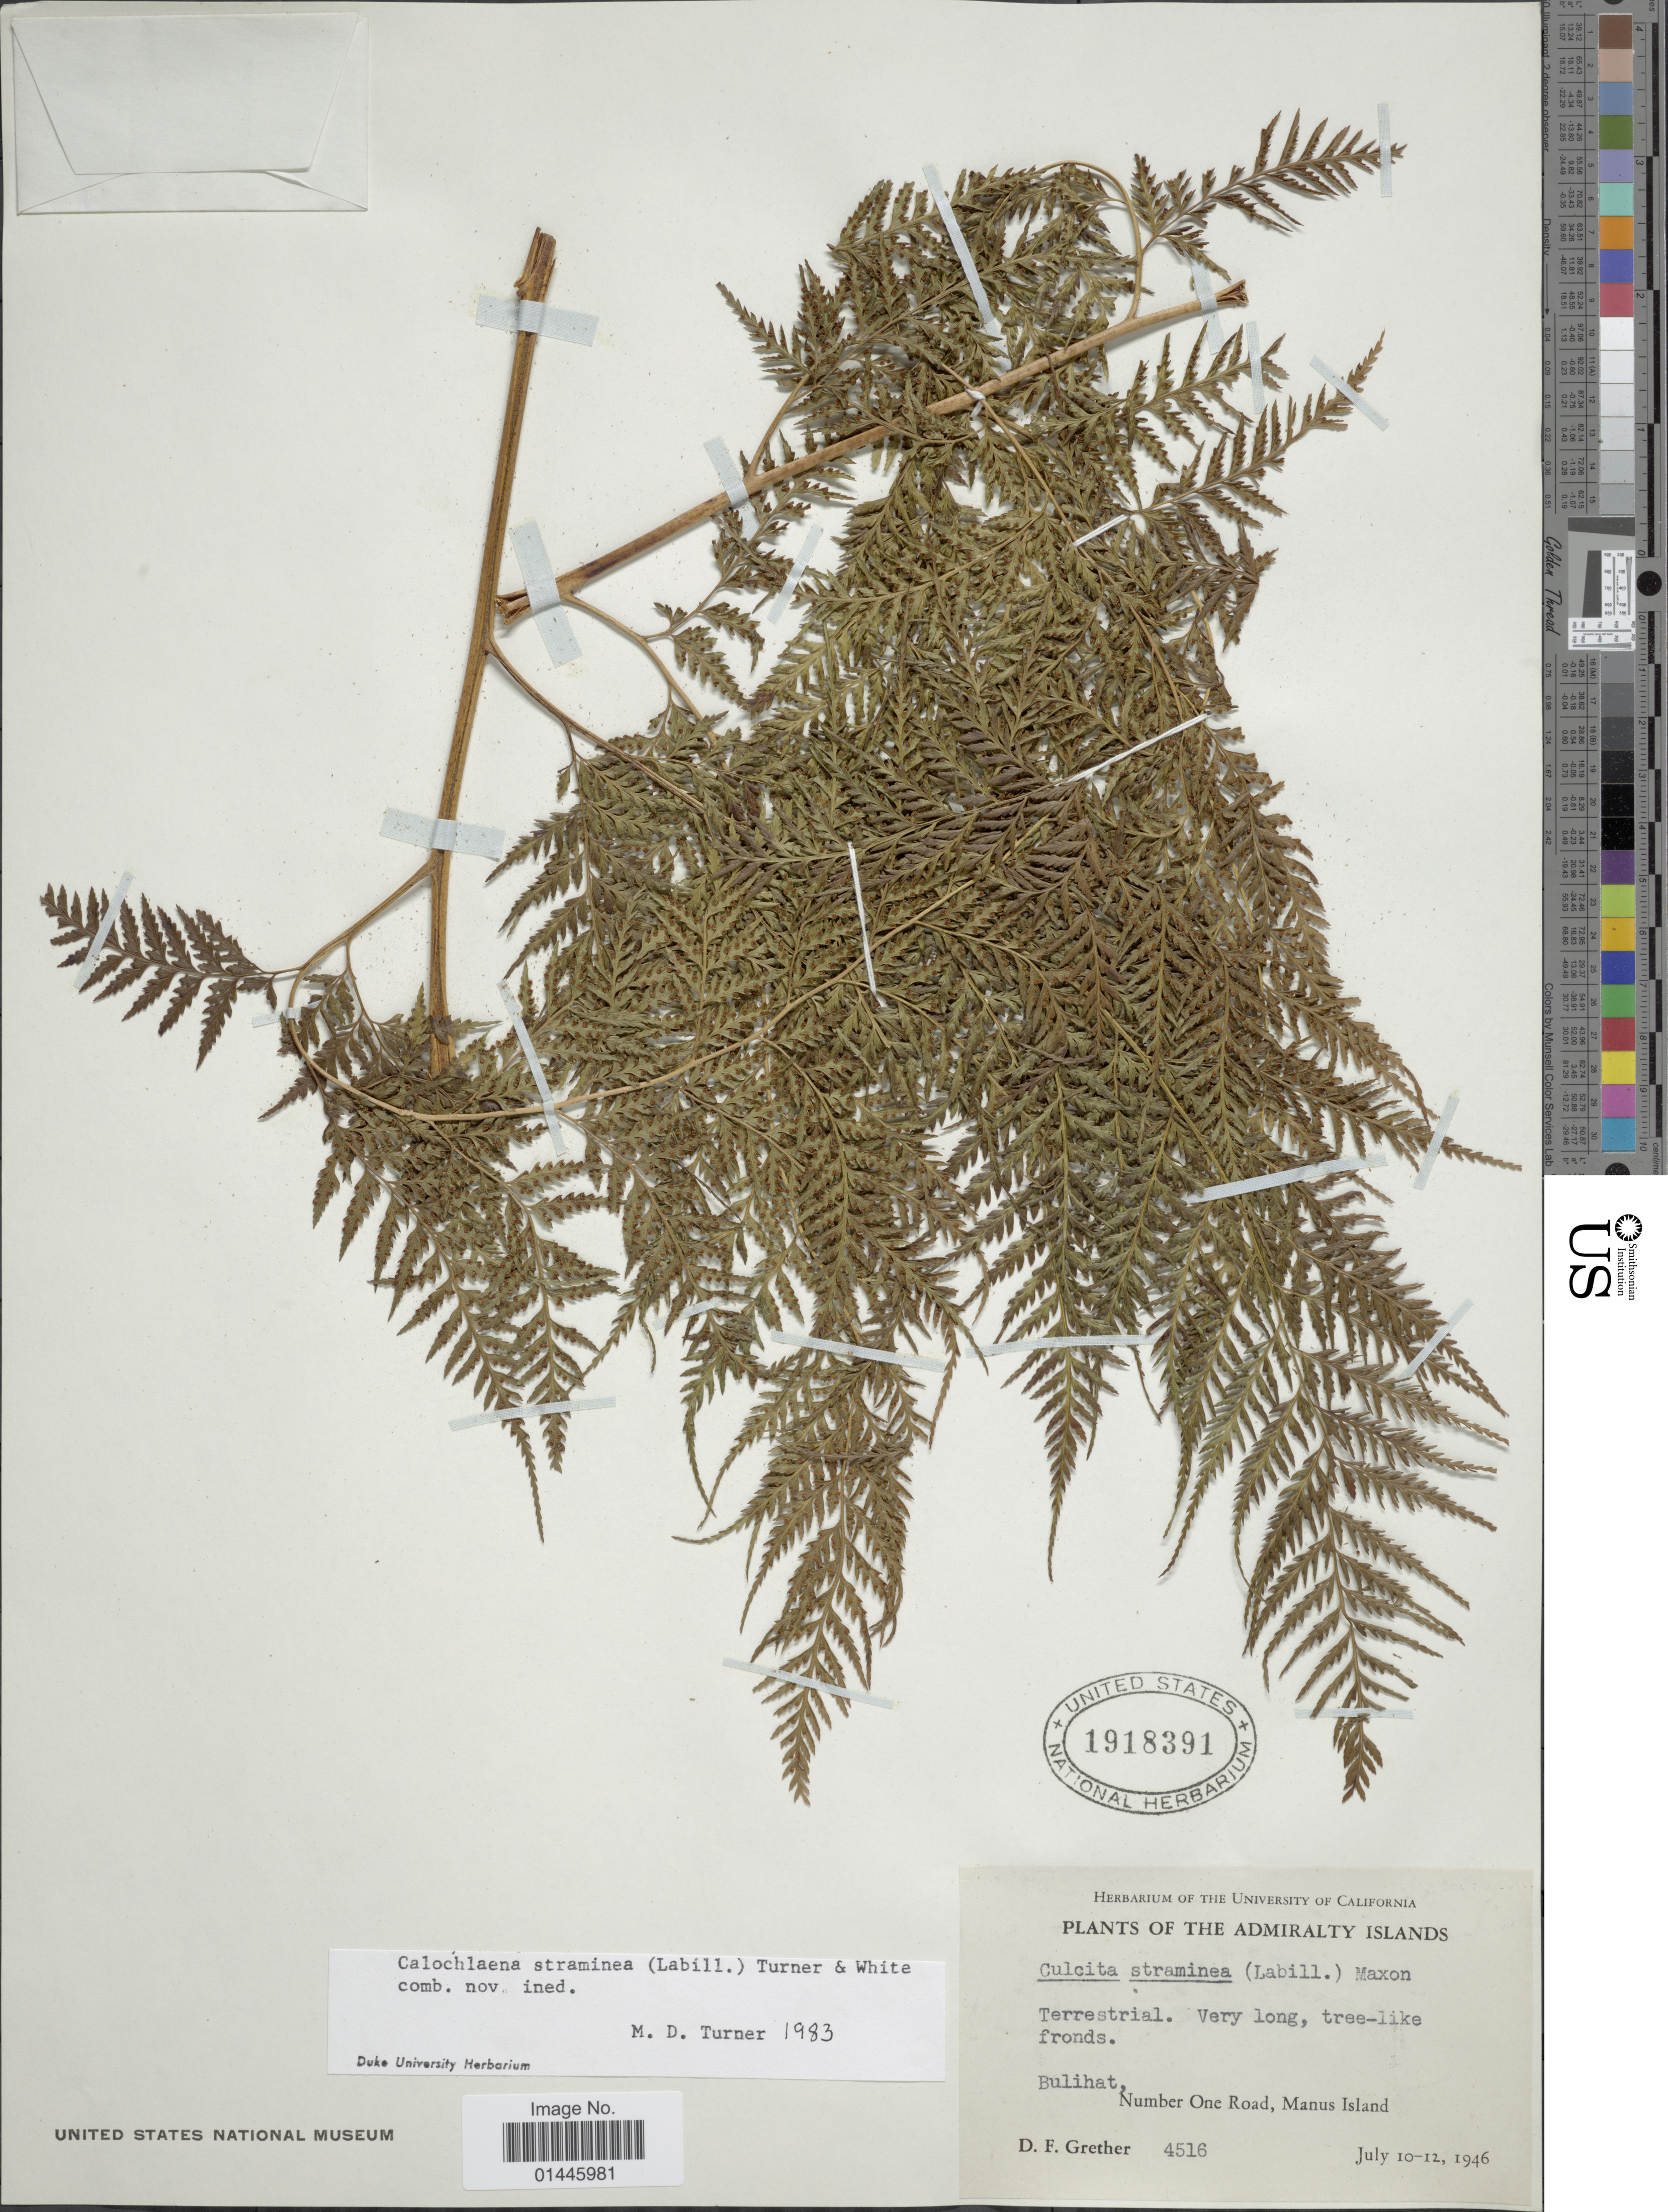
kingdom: Plantae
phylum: Tracheophyta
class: Polypodiopsida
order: Cyatheales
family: Dicksoniaceae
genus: Calochlaena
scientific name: Calochlaena straminea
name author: (Labill.) M.D. Turner & R.A. White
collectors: D. F. Grether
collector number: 4516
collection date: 1946-07-10/1946-07-12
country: Papua New Guinea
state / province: Manus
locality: Admiralty Islands, Bulihat, Number One Road, Manus Island.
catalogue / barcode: US 1918391